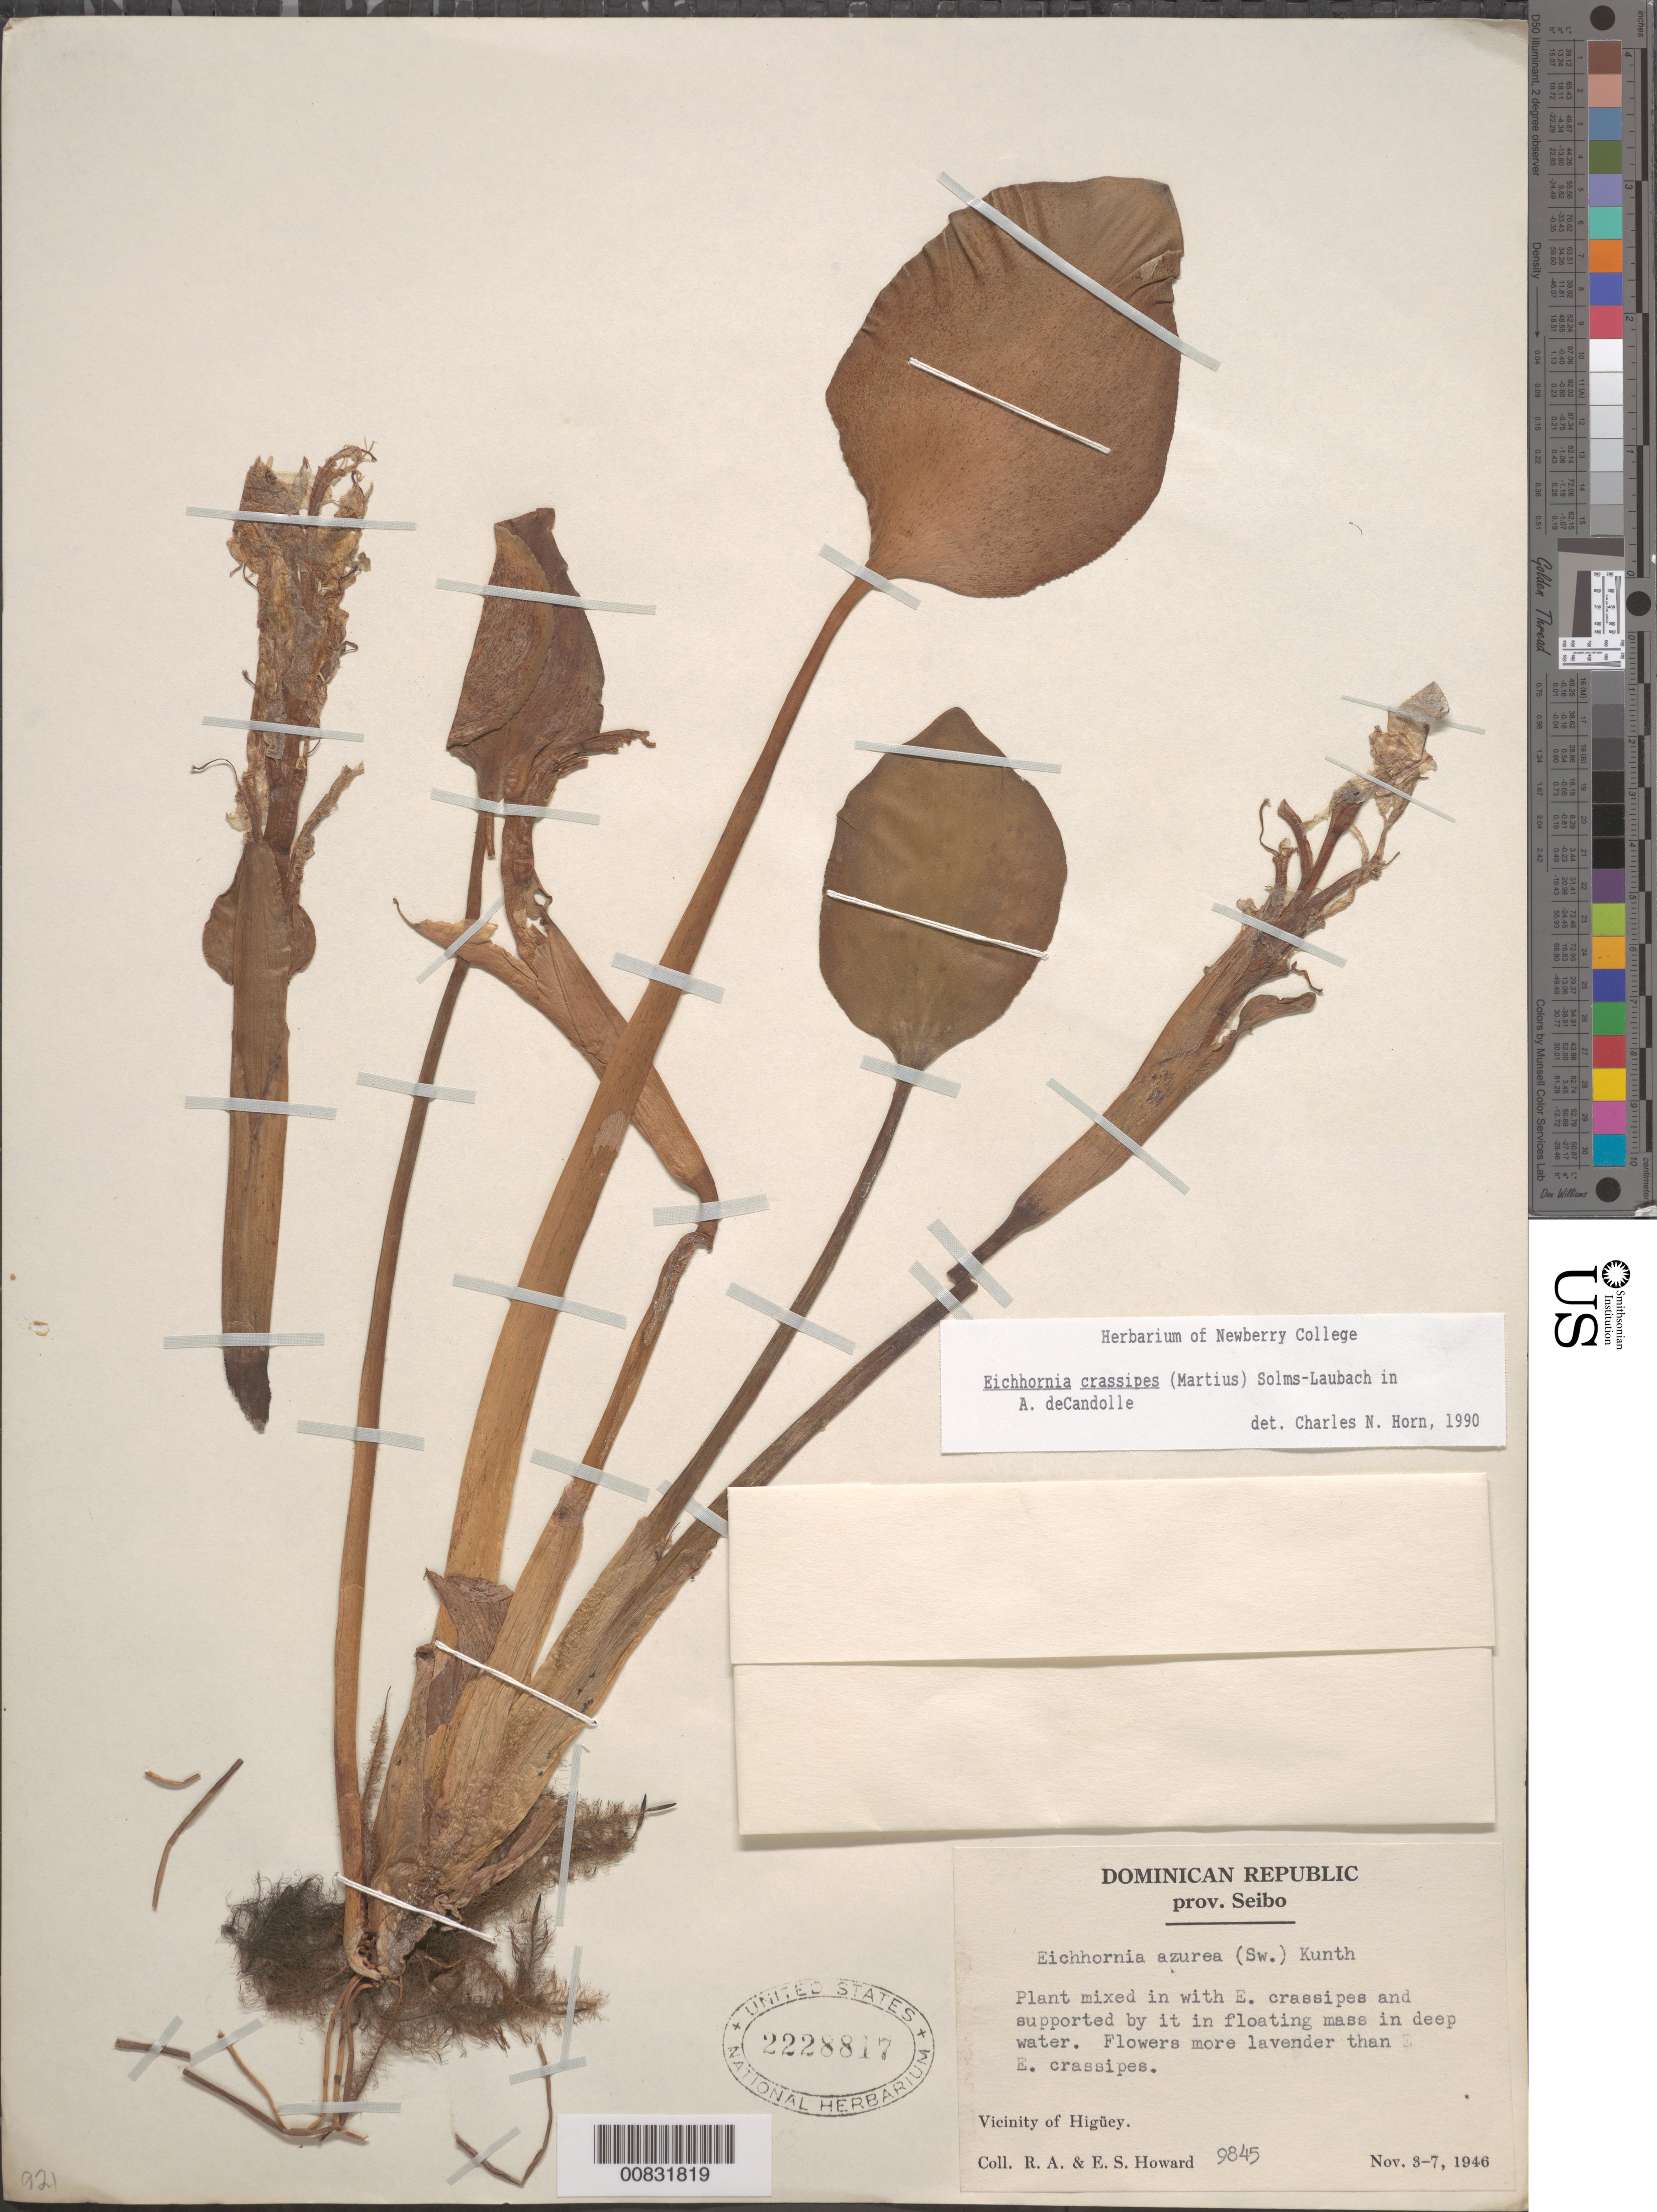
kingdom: Plantae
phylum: Tracheophyta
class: Liliopsida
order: Commelinales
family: Pontederiaceae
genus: Eichhornia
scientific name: Eichhornia crassipes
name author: (Mart.) Solms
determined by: Horn, Charles N.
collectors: R. A. Howard & E. S. Howard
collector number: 9845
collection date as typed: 03 Nov 1946 to 07 Nov 1946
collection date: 1946-11-03/1946-11-07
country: Dominican Republic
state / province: El Seibo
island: Hispaniola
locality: Vicinity of Higüey.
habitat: Floating in deep water.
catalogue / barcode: US 2228817